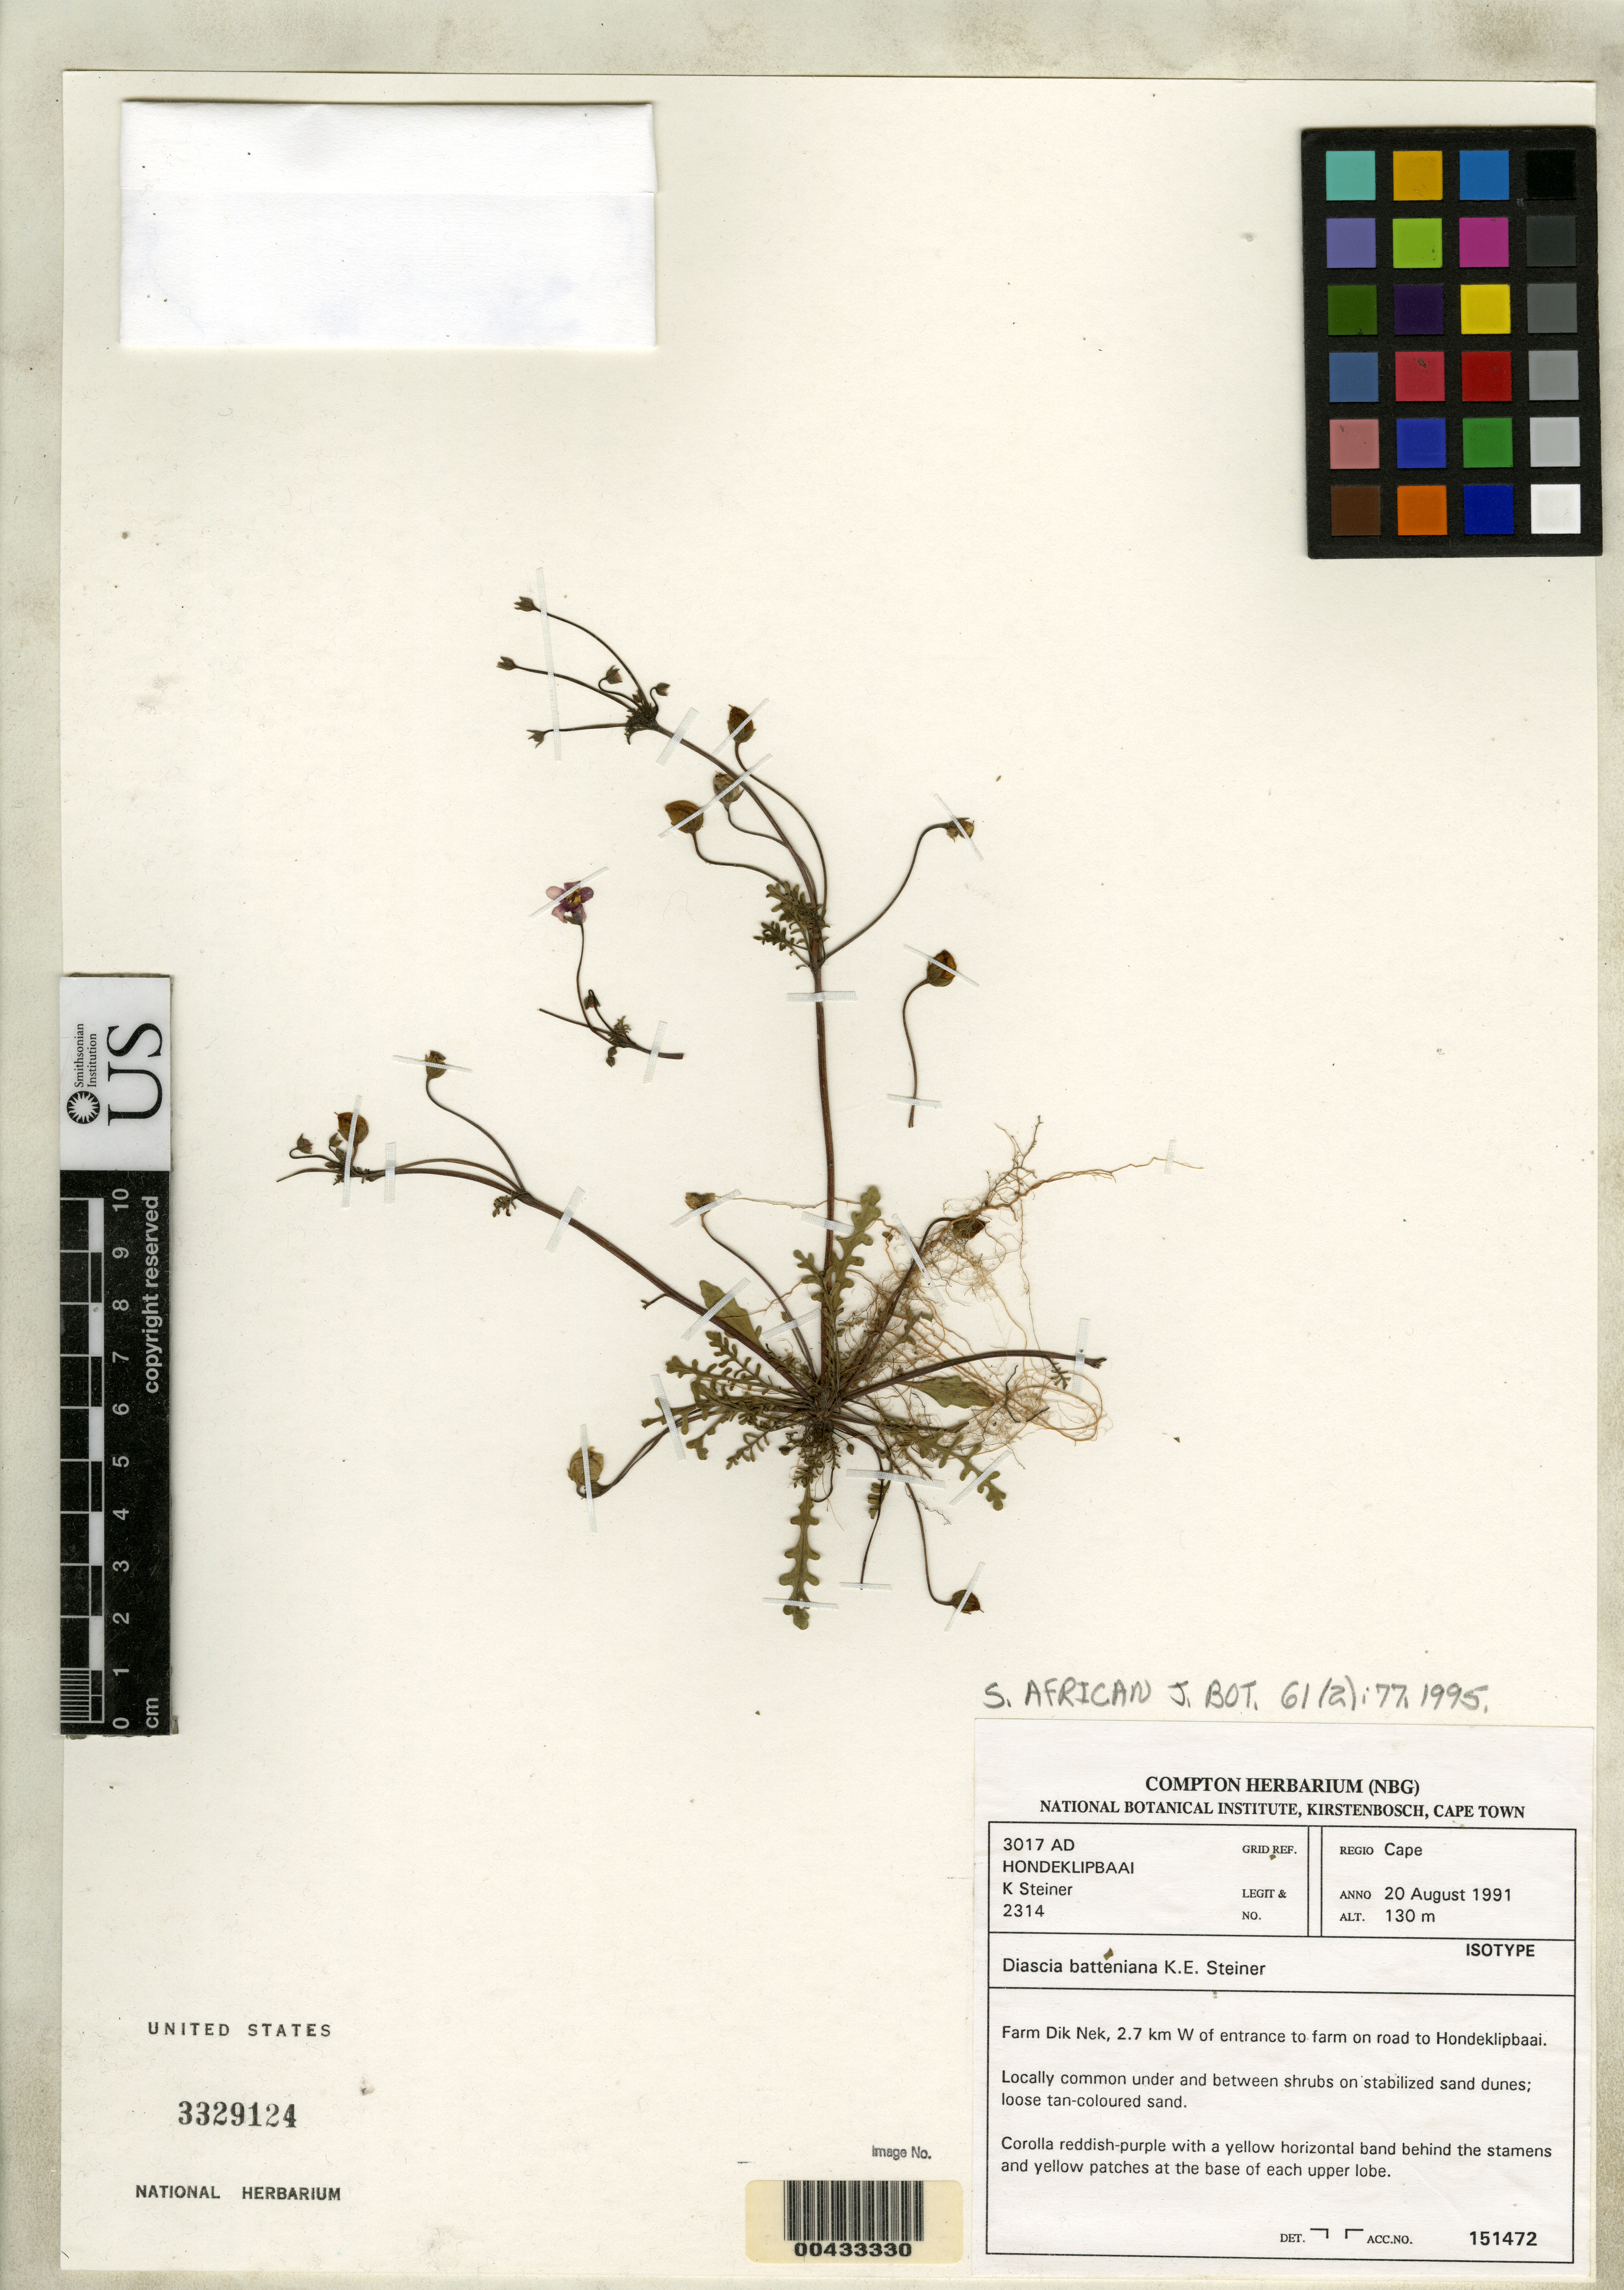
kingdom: Plantae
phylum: Tracheophyta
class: Magnoliopsida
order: Lamiales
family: Scrophulariaceae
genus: Diascia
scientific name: Diascia batteniana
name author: K.E. Steiner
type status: Isotype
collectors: K. Steiner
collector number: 2314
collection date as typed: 20 Aug 1991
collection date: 1991-08-20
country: South Africa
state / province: Northern Cape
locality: Farm Dik Nek, 2.7 Nek, km W of entrance to farm on road to Hondeklipbaai.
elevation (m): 130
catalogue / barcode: US 3329124